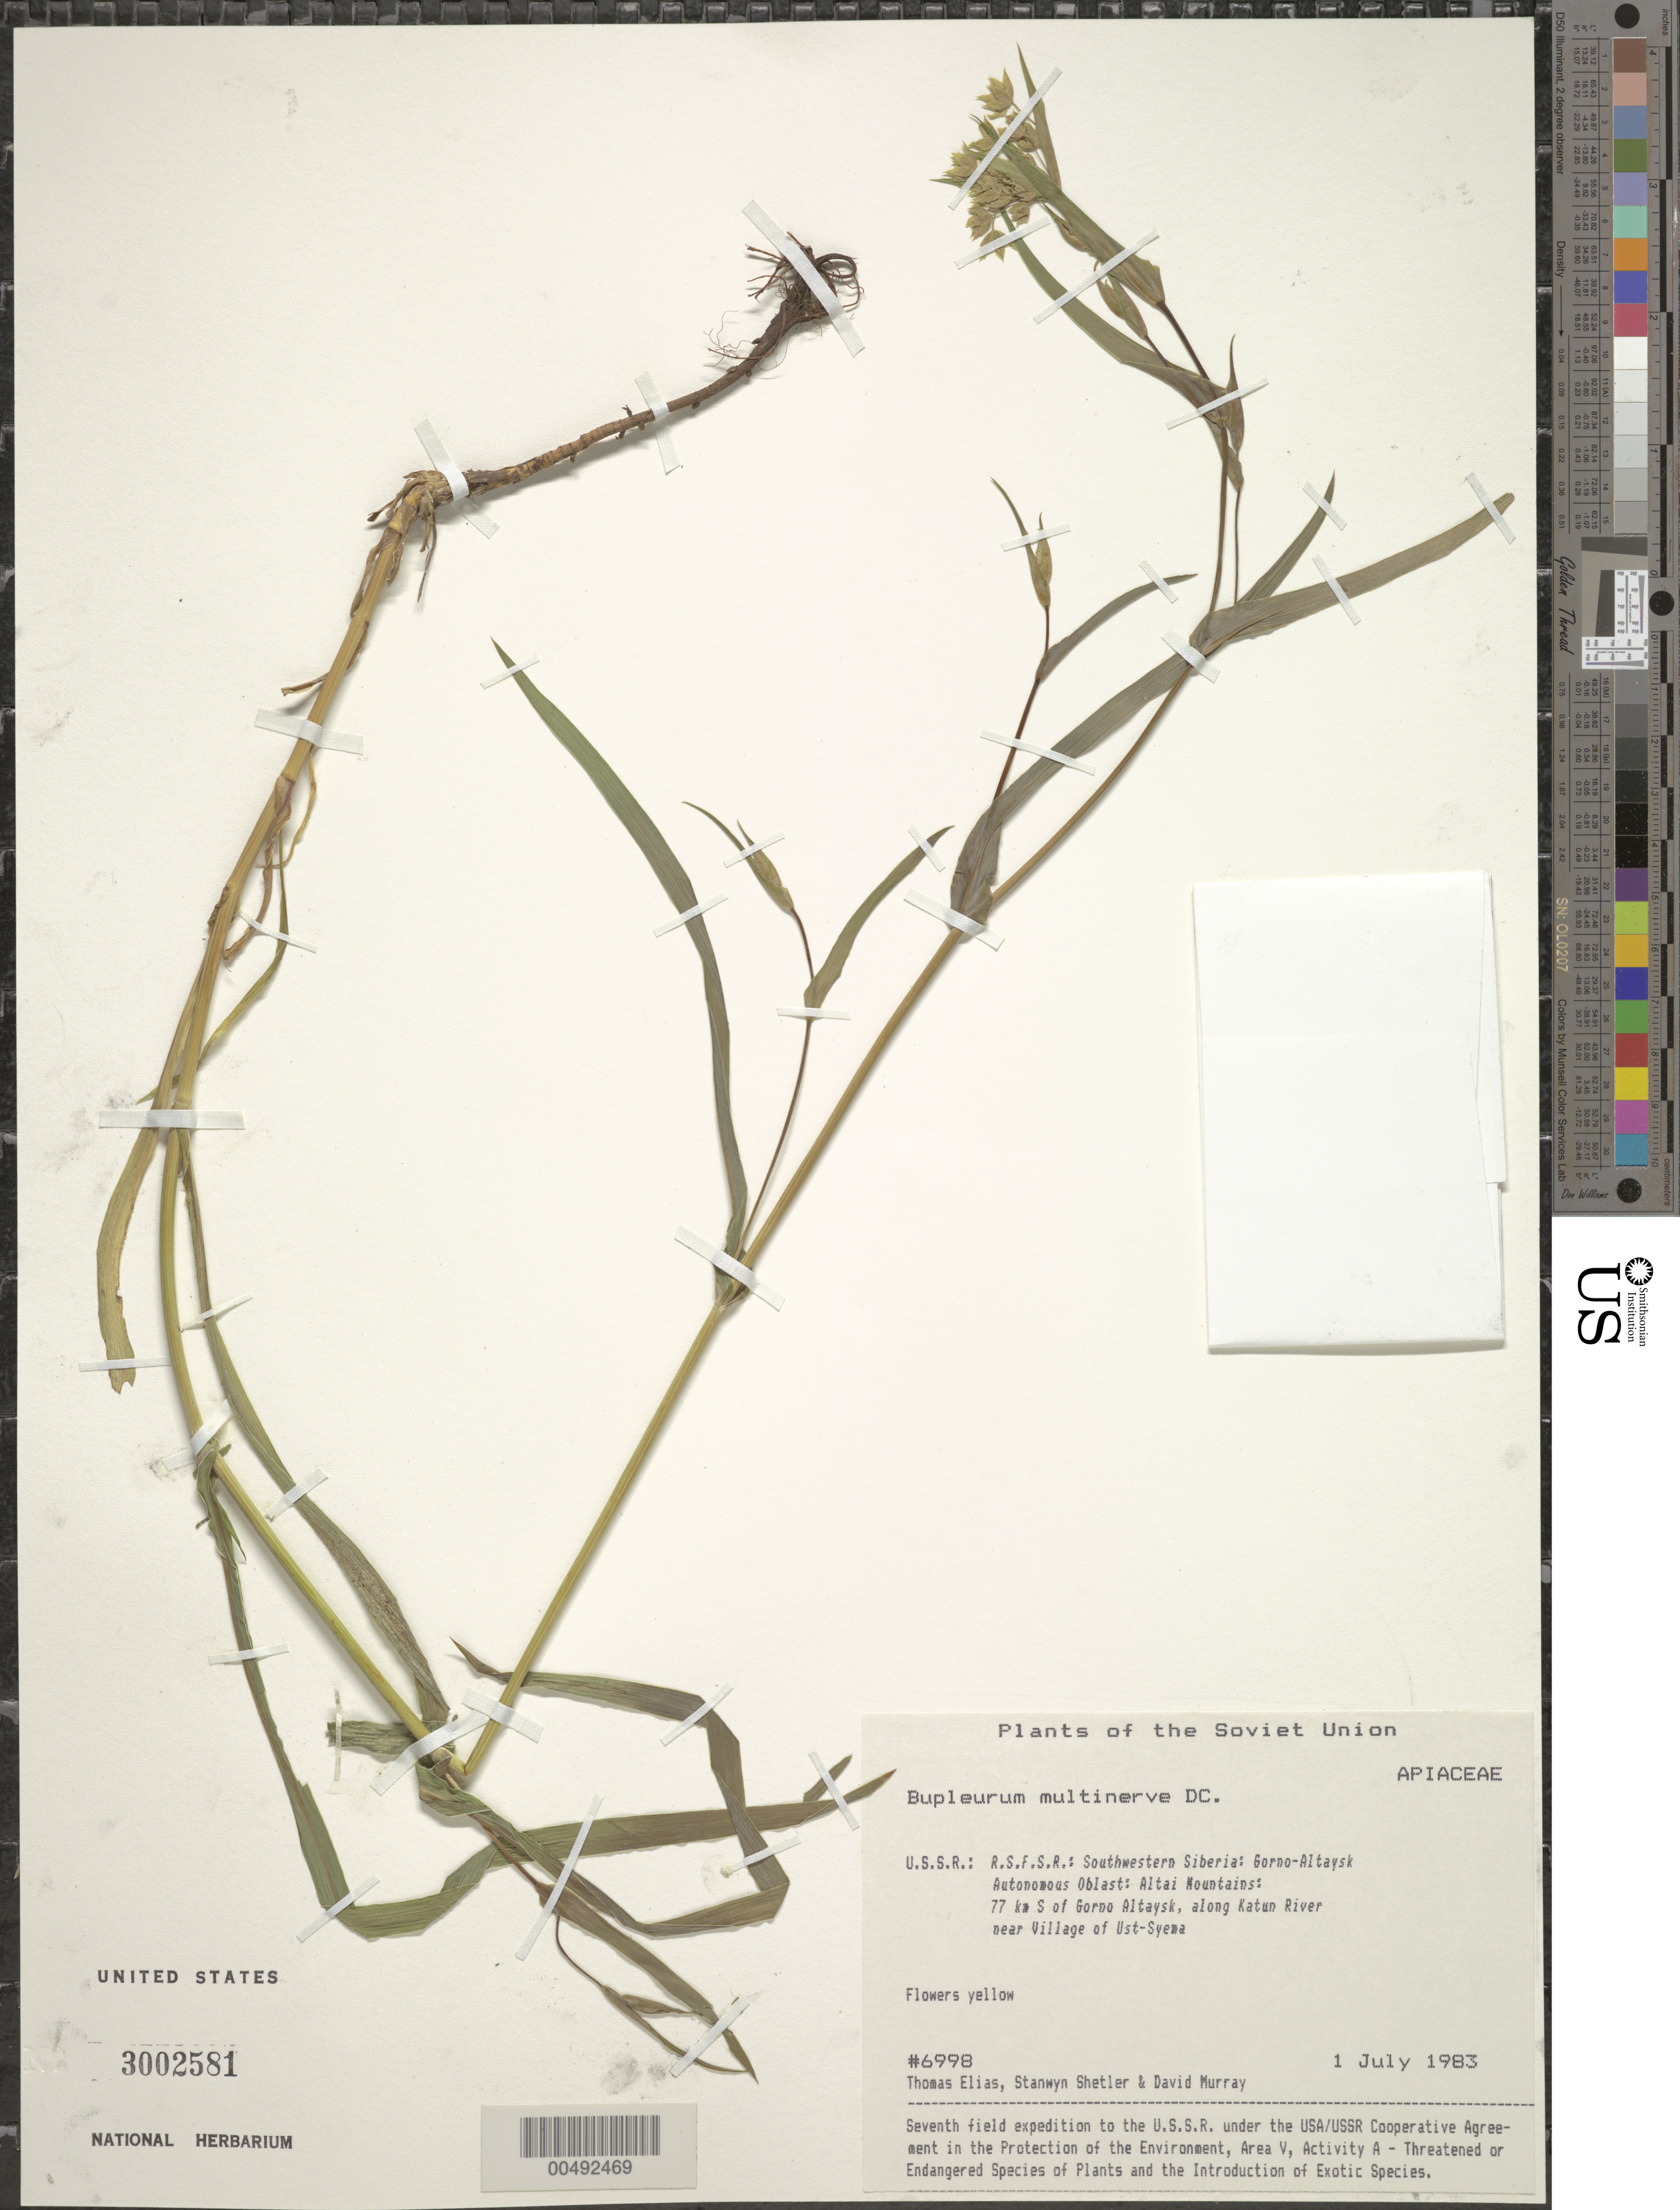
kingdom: Plantae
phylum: Tracheophyta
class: Magnoliopsida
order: Apiales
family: Apiaceae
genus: Bupleurum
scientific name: Bupleurum multinerve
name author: DC.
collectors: T. Elias, S. Shetler & D. F. Murray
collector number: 6998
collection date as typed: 01 Jul 1983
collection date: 1983-07-01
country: Russian Federation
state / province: Altai Republic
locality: Altai Mountains, 77 km S of Gorno-Altaysk, along Katun River near village of Ust-Syema [Sema]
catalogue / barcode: US 3002581